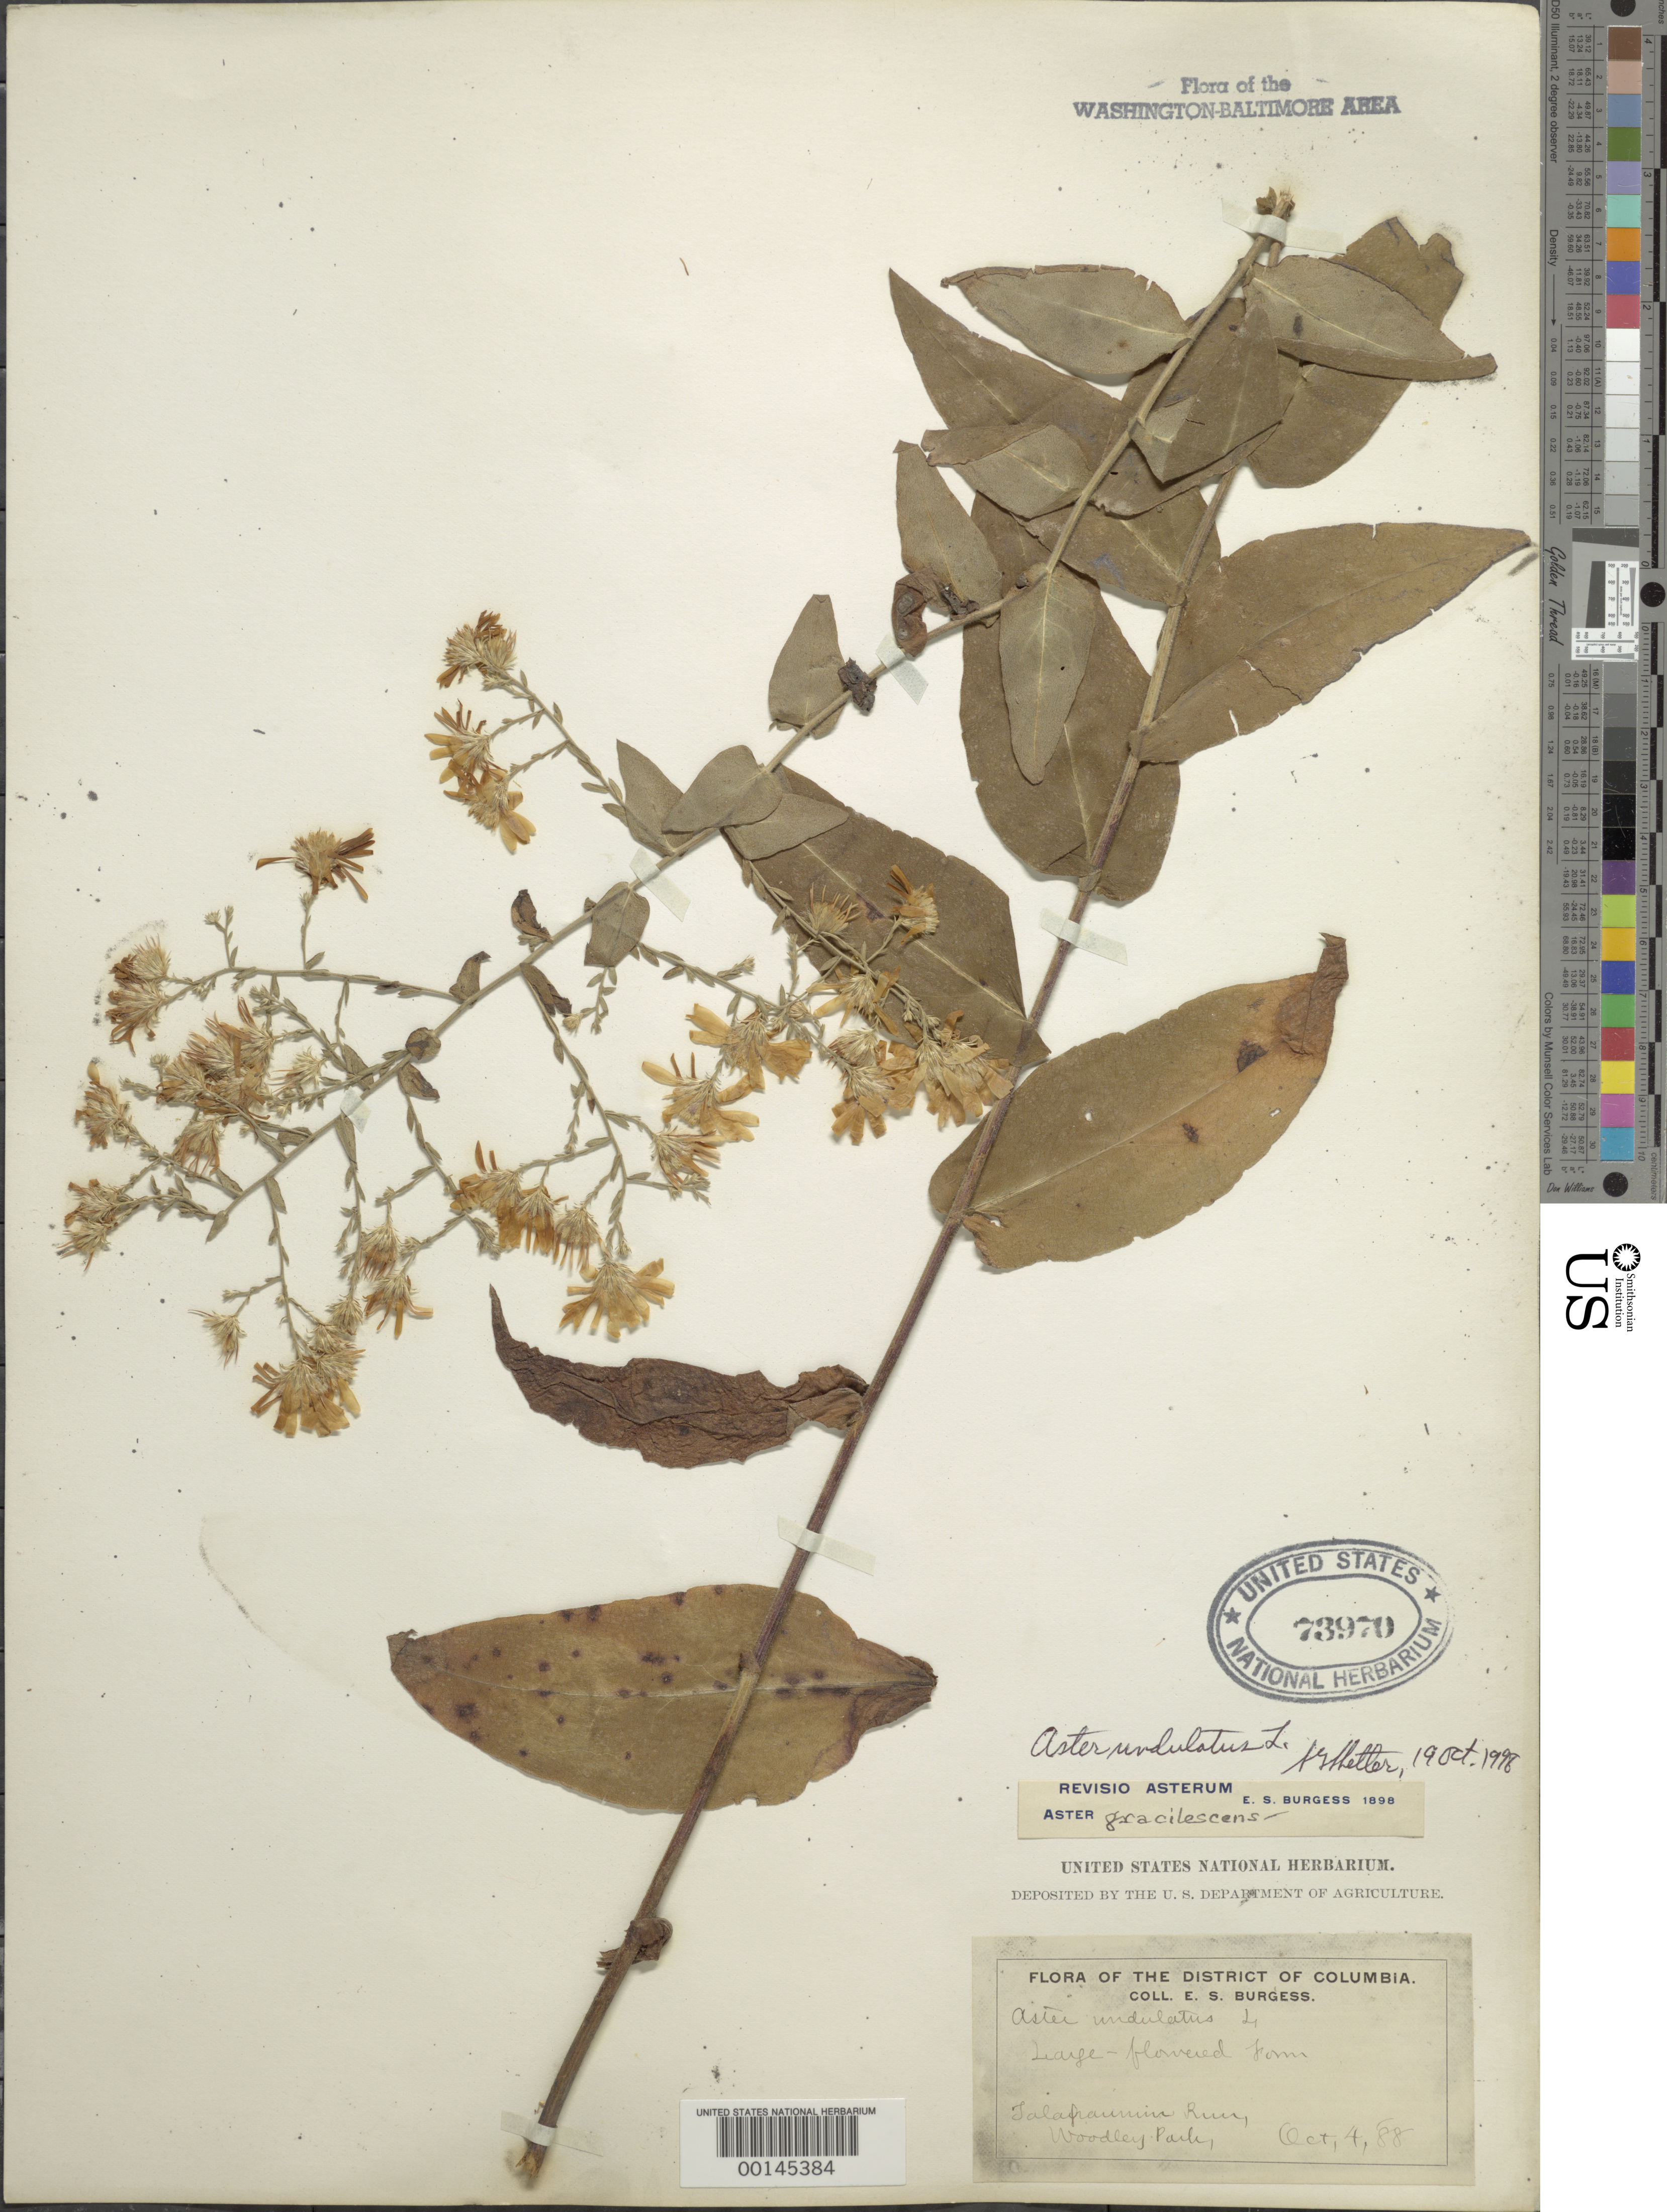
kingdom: Plantae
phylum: Tracheophyta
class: Magnoliopsida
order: Asterales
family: Asteraceae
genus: Symphyotrichum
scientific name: Symphyotrichum undulatum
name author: (L.) G.L. Nesom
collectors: E. Burgess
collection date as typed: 04 Oct 1888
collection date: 1888-10-04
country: United States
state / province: District of Columbia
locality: Woodley Park, Talapaunin Run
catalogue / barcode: US 73970